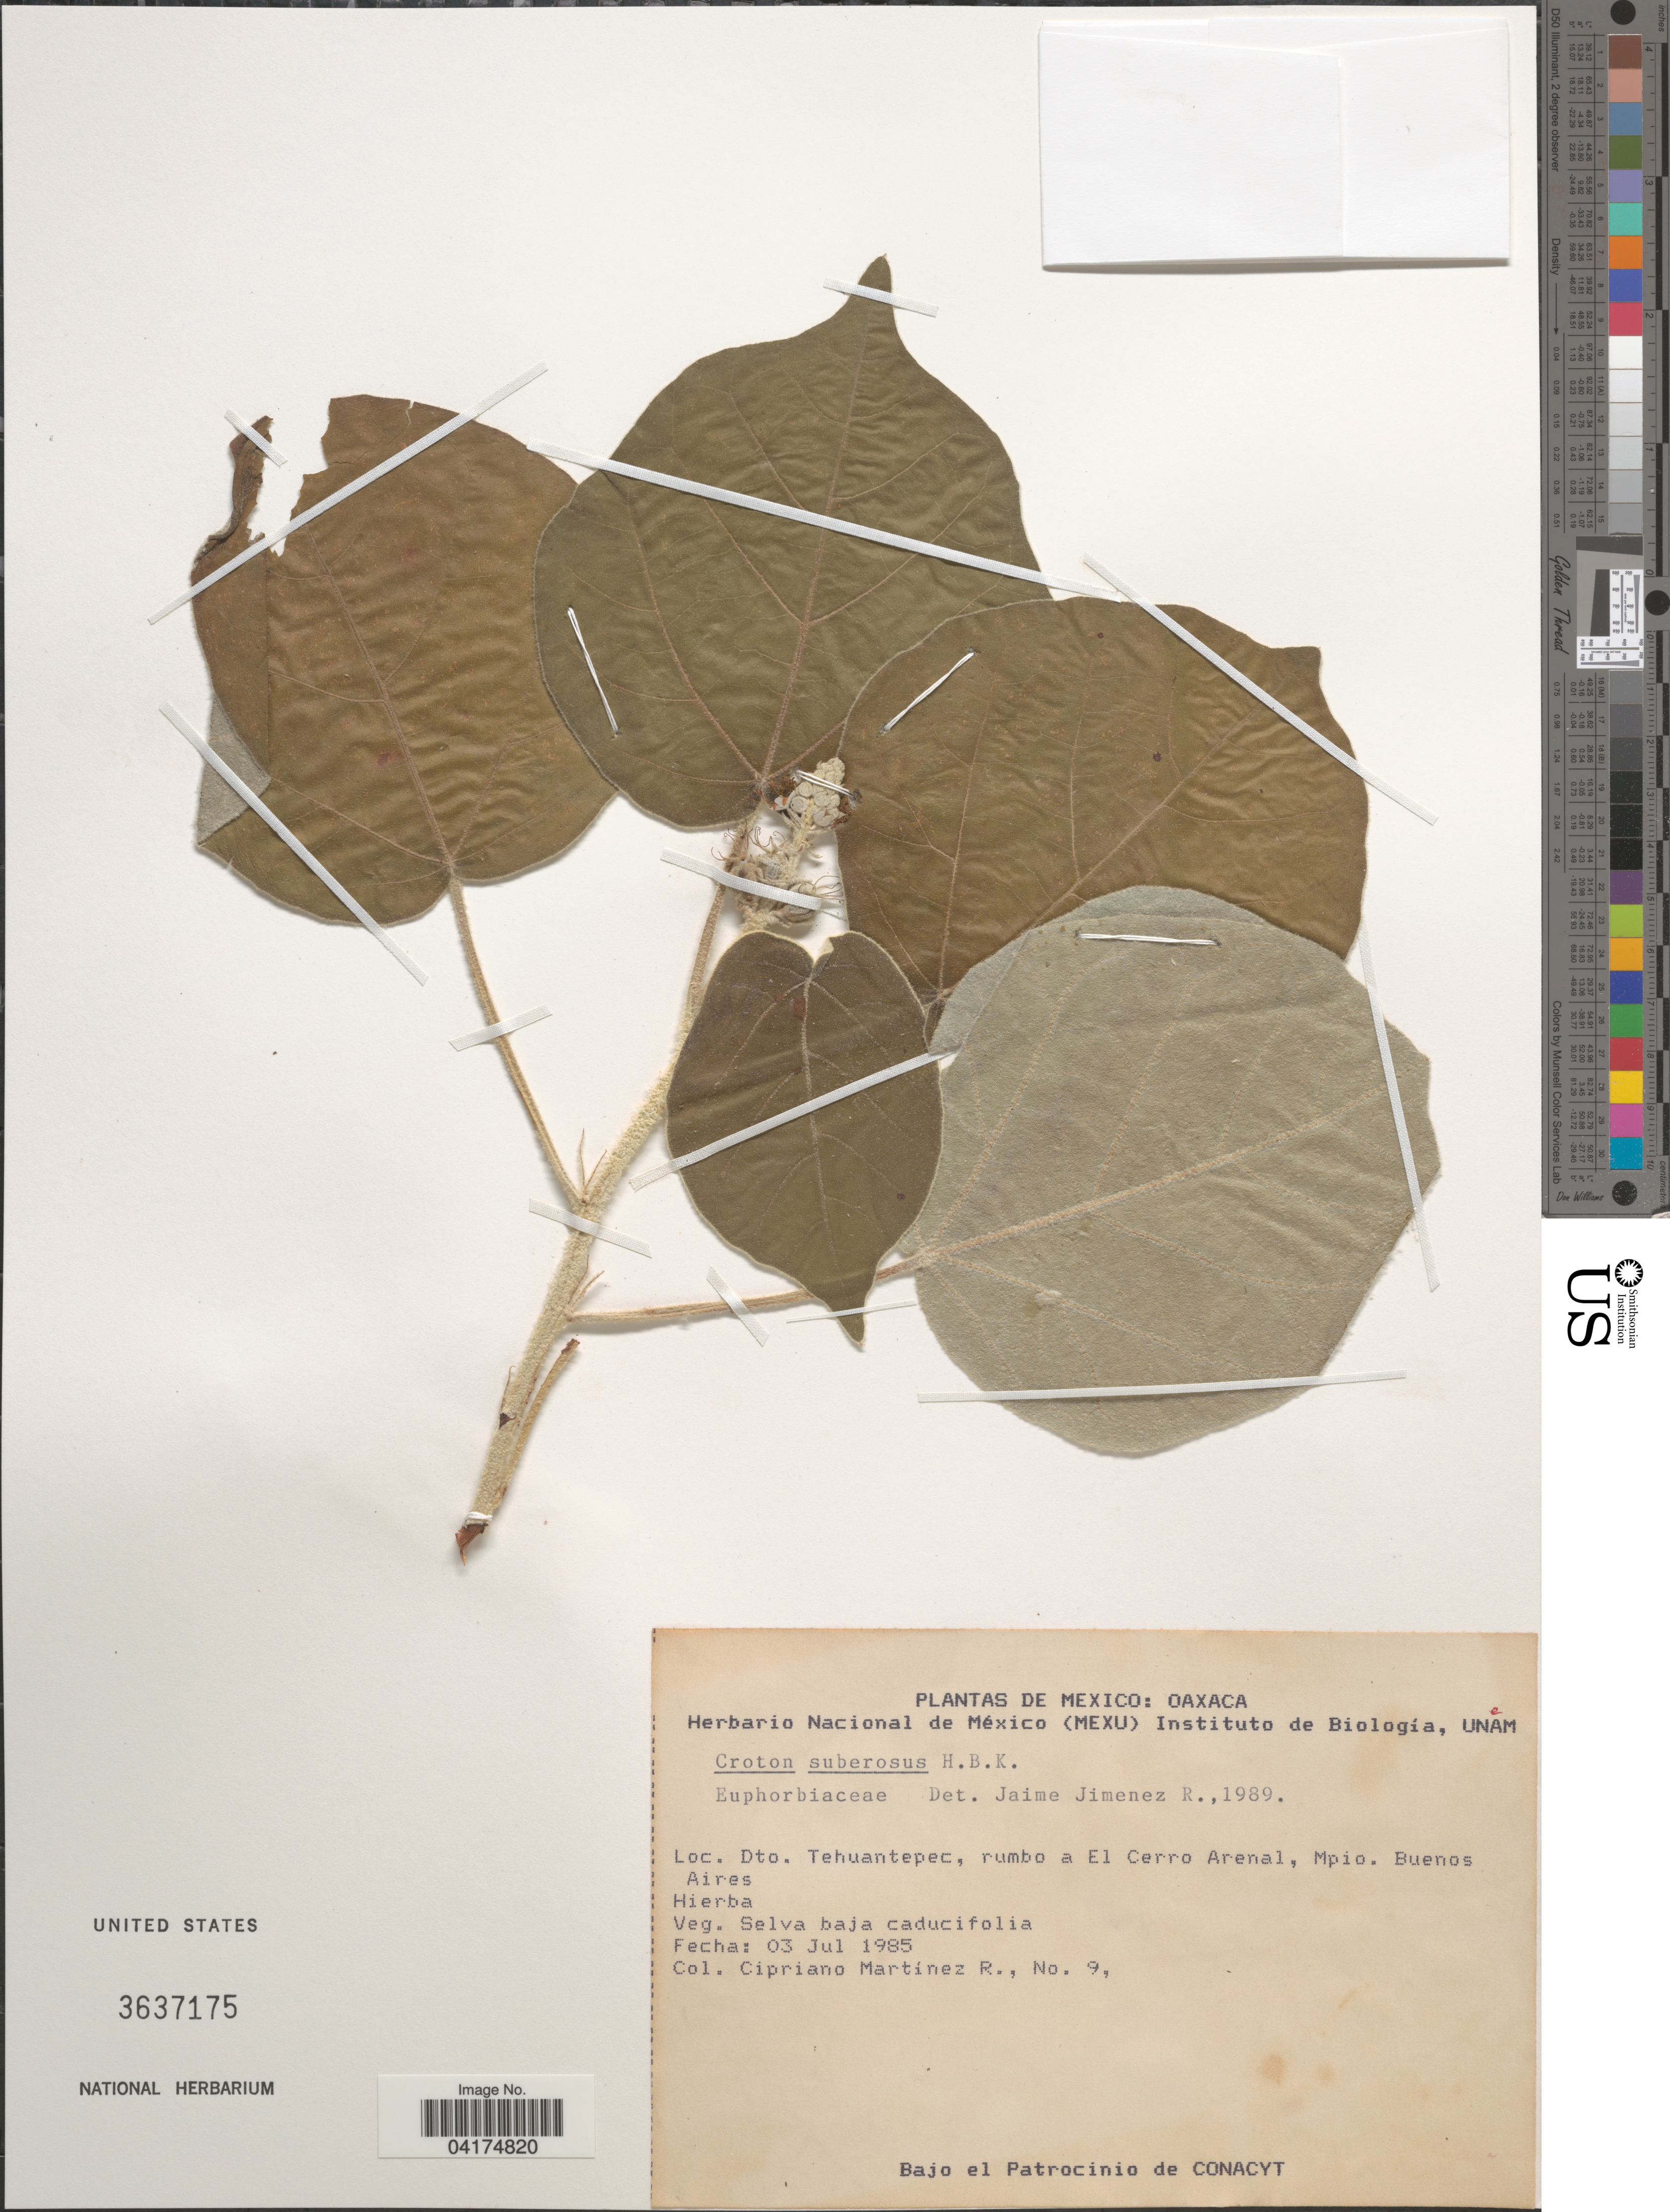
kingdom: Plantae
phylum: Tracheophyta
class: Magnoliopsida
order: Malpighiales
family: Euphorbiaceae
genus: Croton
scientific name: Croton suberosus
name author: Kunth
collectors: C. Martínez R.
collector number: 9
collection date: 1985-07-03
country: Mexico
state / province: Oaxaca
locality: Dto. Tehuantepec, rumbo a El Cerro Arenal, Mpio. Buenos Aires.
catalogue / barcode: US 3637175